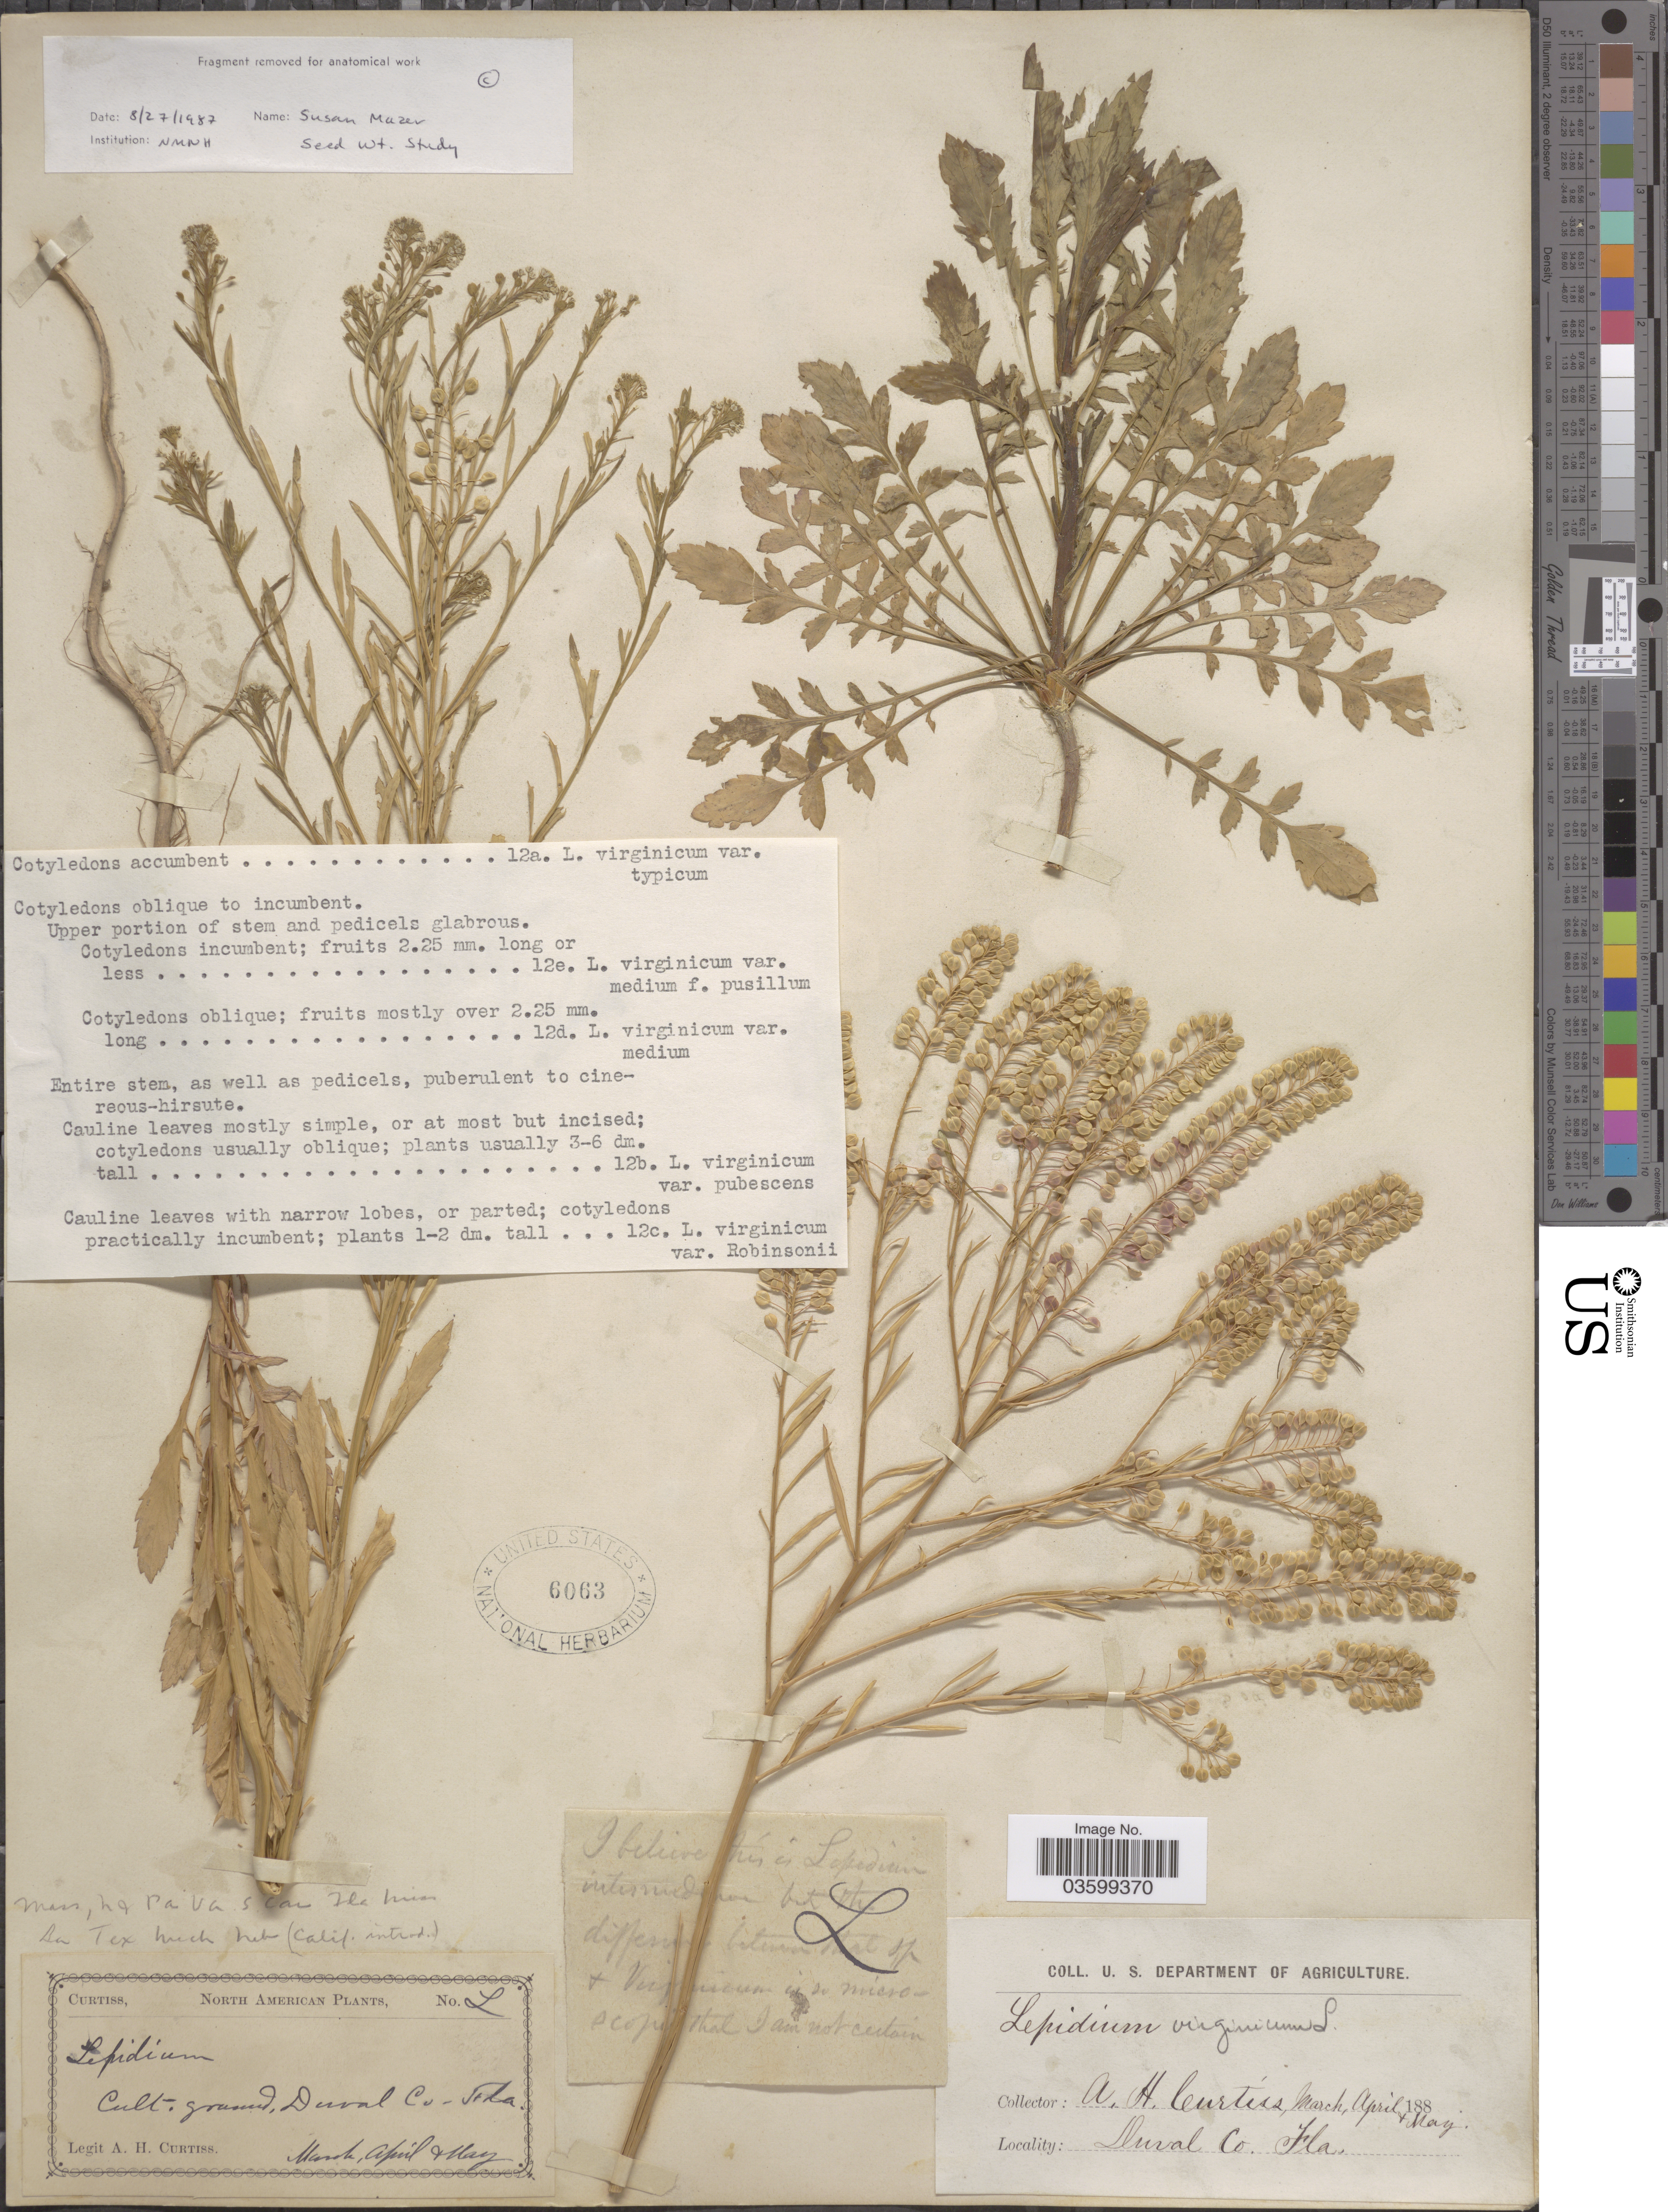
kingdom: Plantae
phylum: Tracheophyta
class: Magnoliopsida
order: Brassicales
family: Brassicaceae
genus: Lepidium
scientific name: Lepidium virginicum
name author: L.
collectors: A. H. Curtiss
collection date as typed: March, April & May 188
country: United States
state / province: Florida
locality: Duval Co.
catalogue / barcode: US 6063